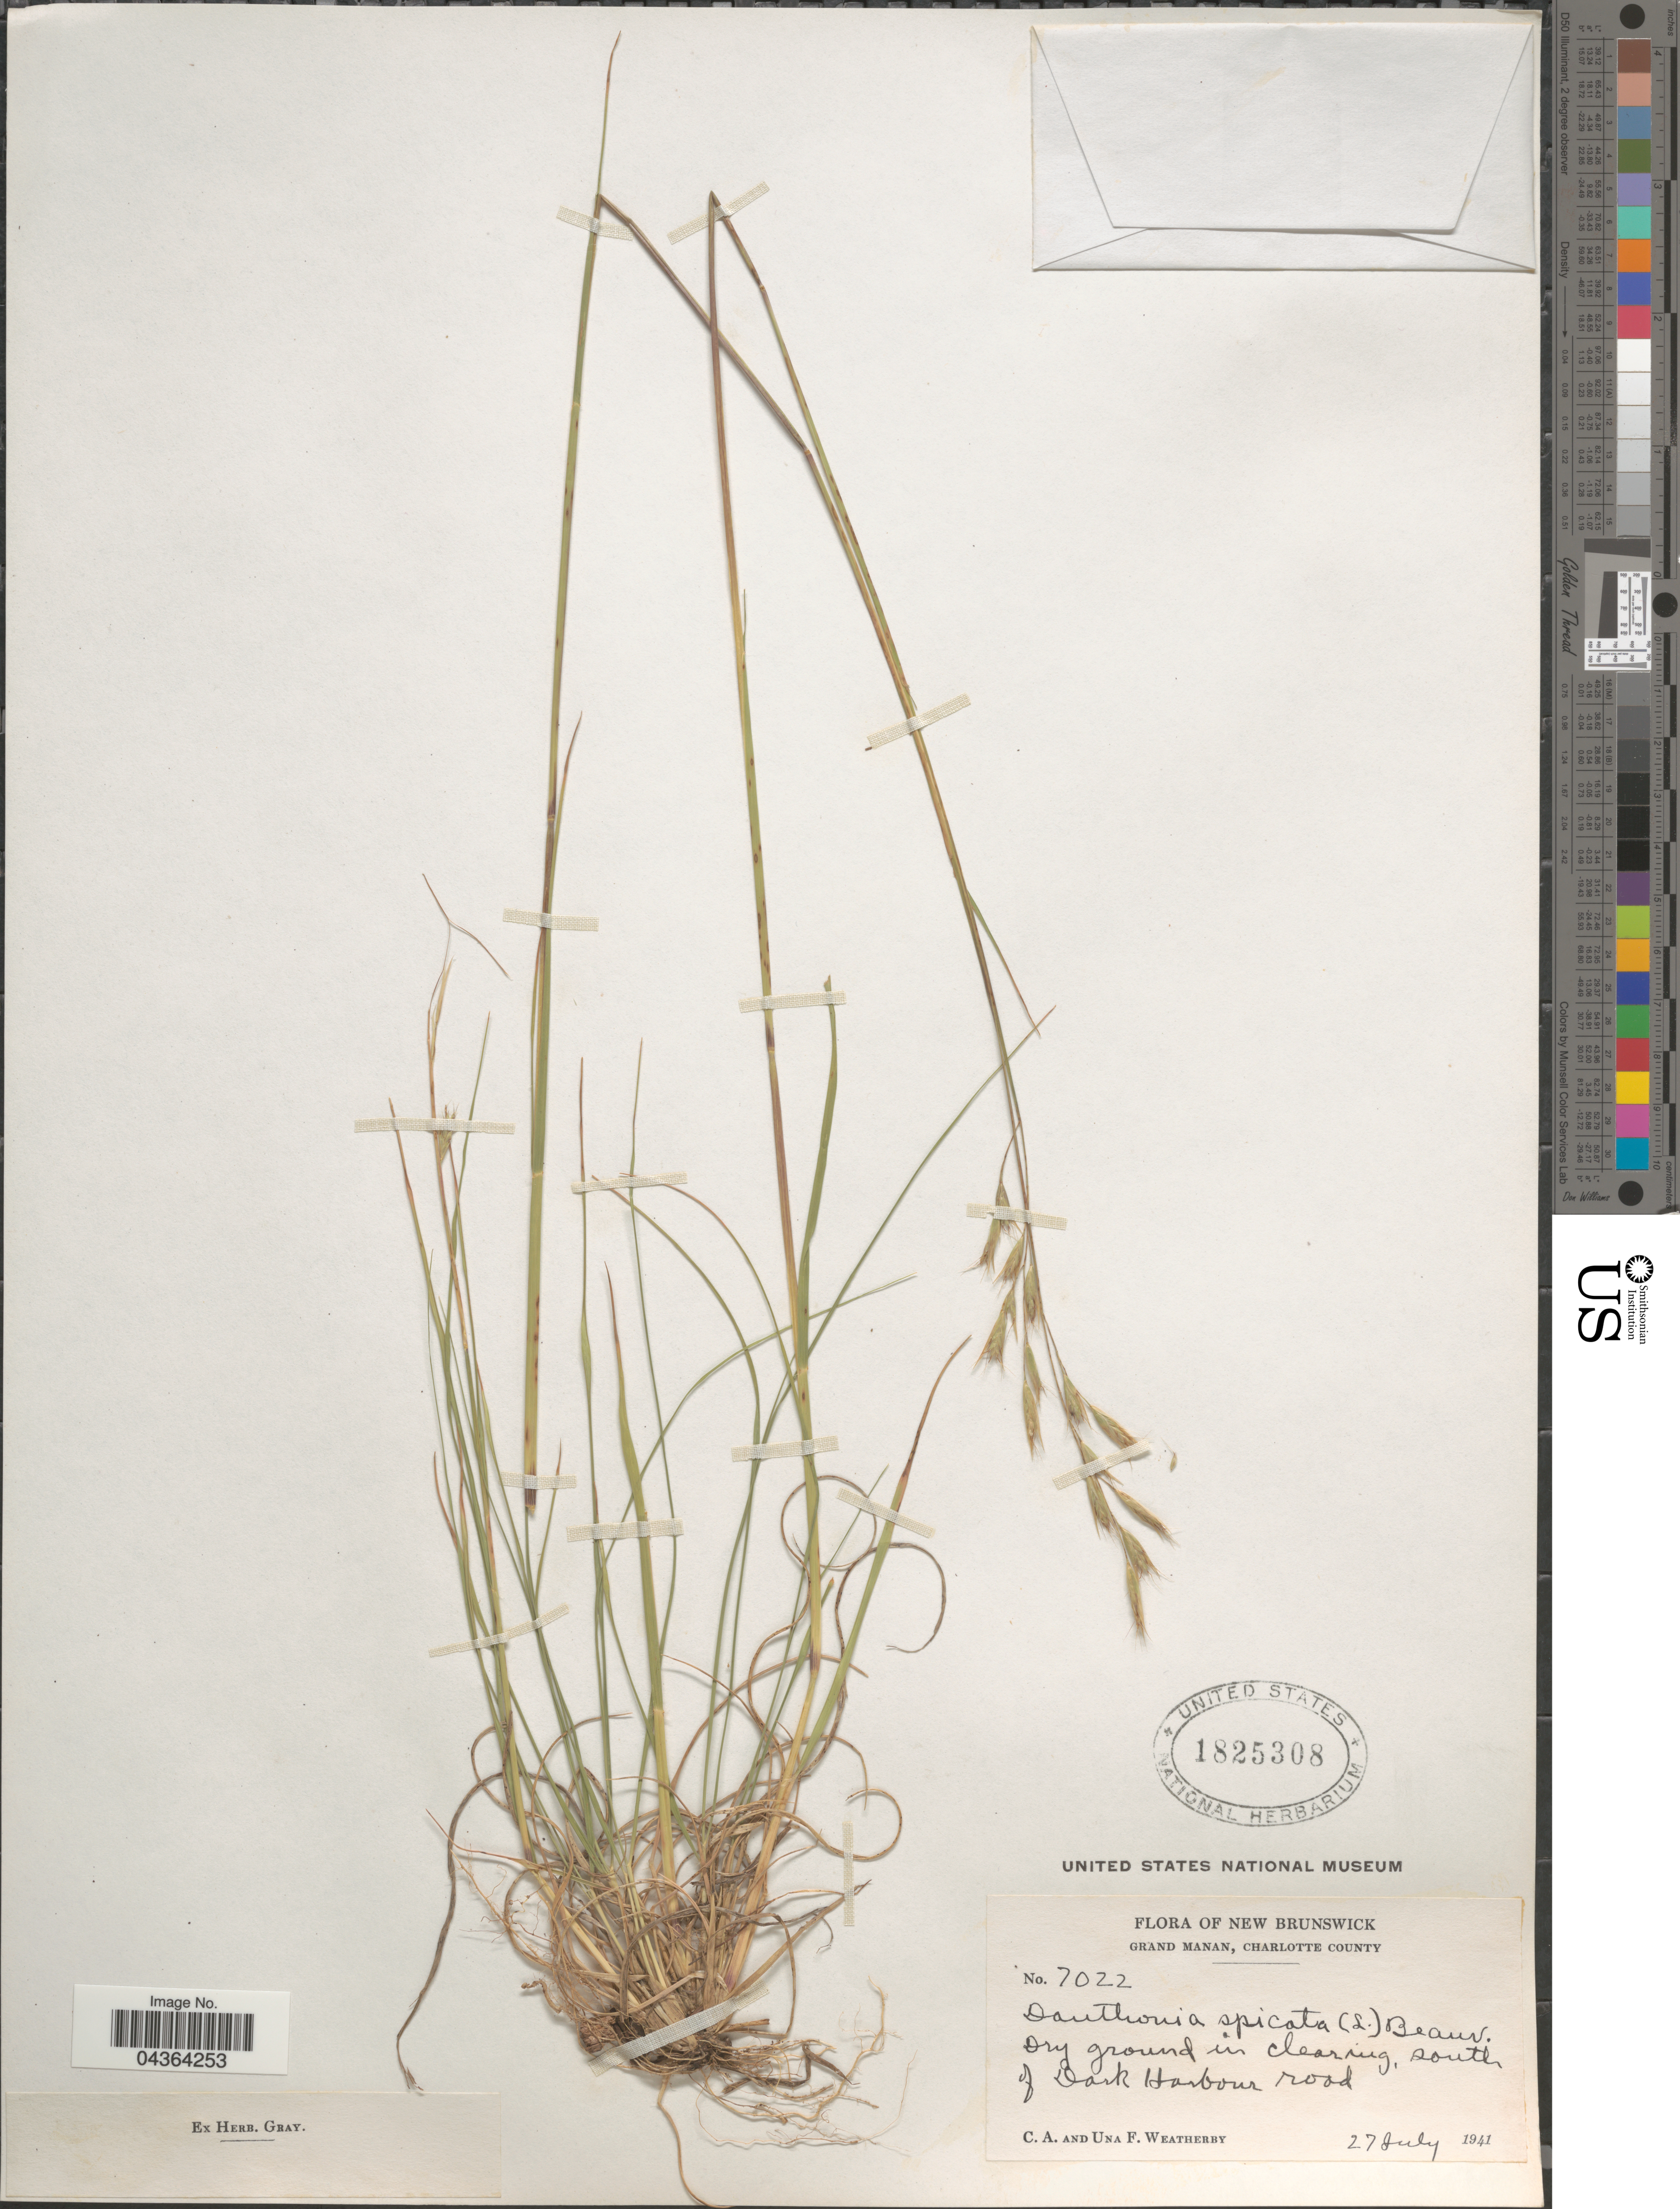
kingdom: Plantae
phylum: Tracheophyta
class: Liliopsida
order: Poales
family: Poaceae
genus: Danthonia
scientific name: Danthonia spicata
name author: (L.) P. Beauv. ex Roem. & Schult.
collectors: C. A. Weatherby & U. Weatherby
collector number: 7022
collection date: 1941-07-27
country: Canada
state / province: New Brunswick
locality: Grand Manan, Charlotte County. Dry ground in clearing, south of Dark Harbour road.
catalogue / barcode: US 1825308